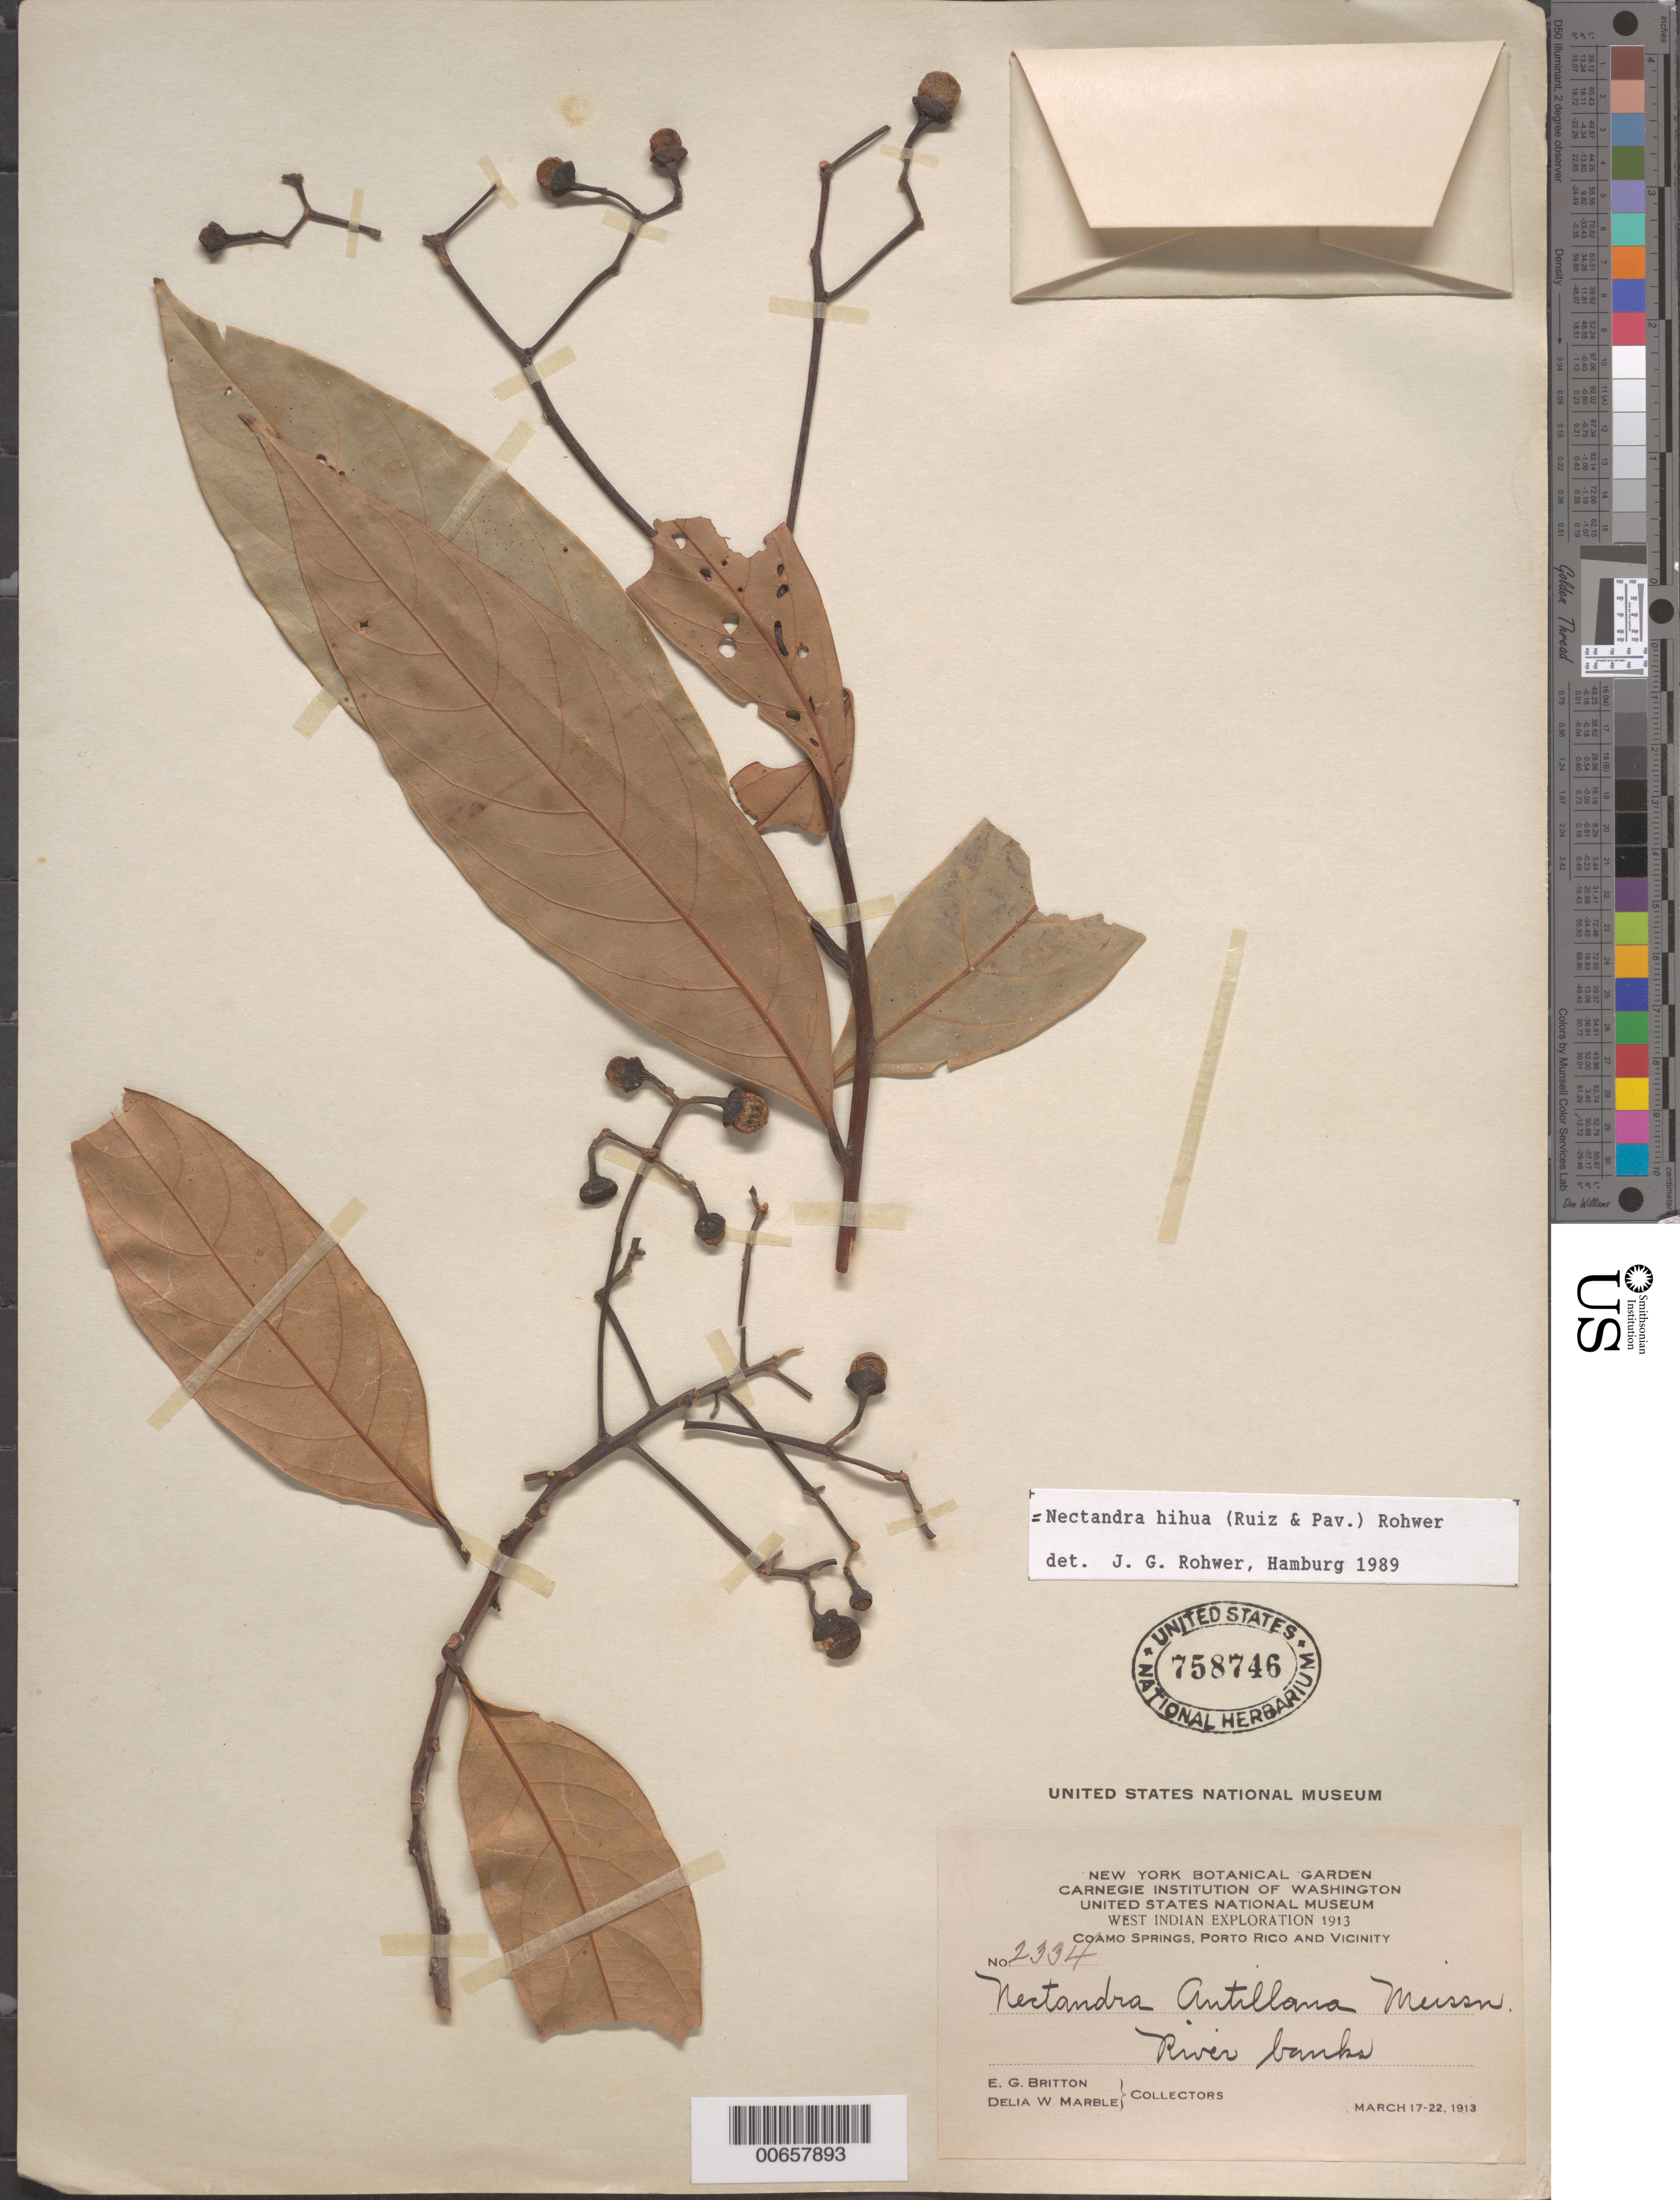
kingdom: Plantae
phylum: Tracheophyta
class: Magnoliopsida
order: Laurales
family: Lauraceae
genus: Nectandra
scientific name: Nectandra hihua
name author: (Ruiz & Pav.) Rohwer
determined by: Rohwer, J. G.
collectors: E. G. Britton & D. W. Marble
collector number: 2334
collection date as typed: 17 Mar 1913 to 22 Mar 1913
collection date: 1913-03-17/1913-03-22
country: Puerto Rico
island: Greater Antilles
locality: Coamo Springs, vic of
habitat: River banks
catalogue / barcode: US 758746